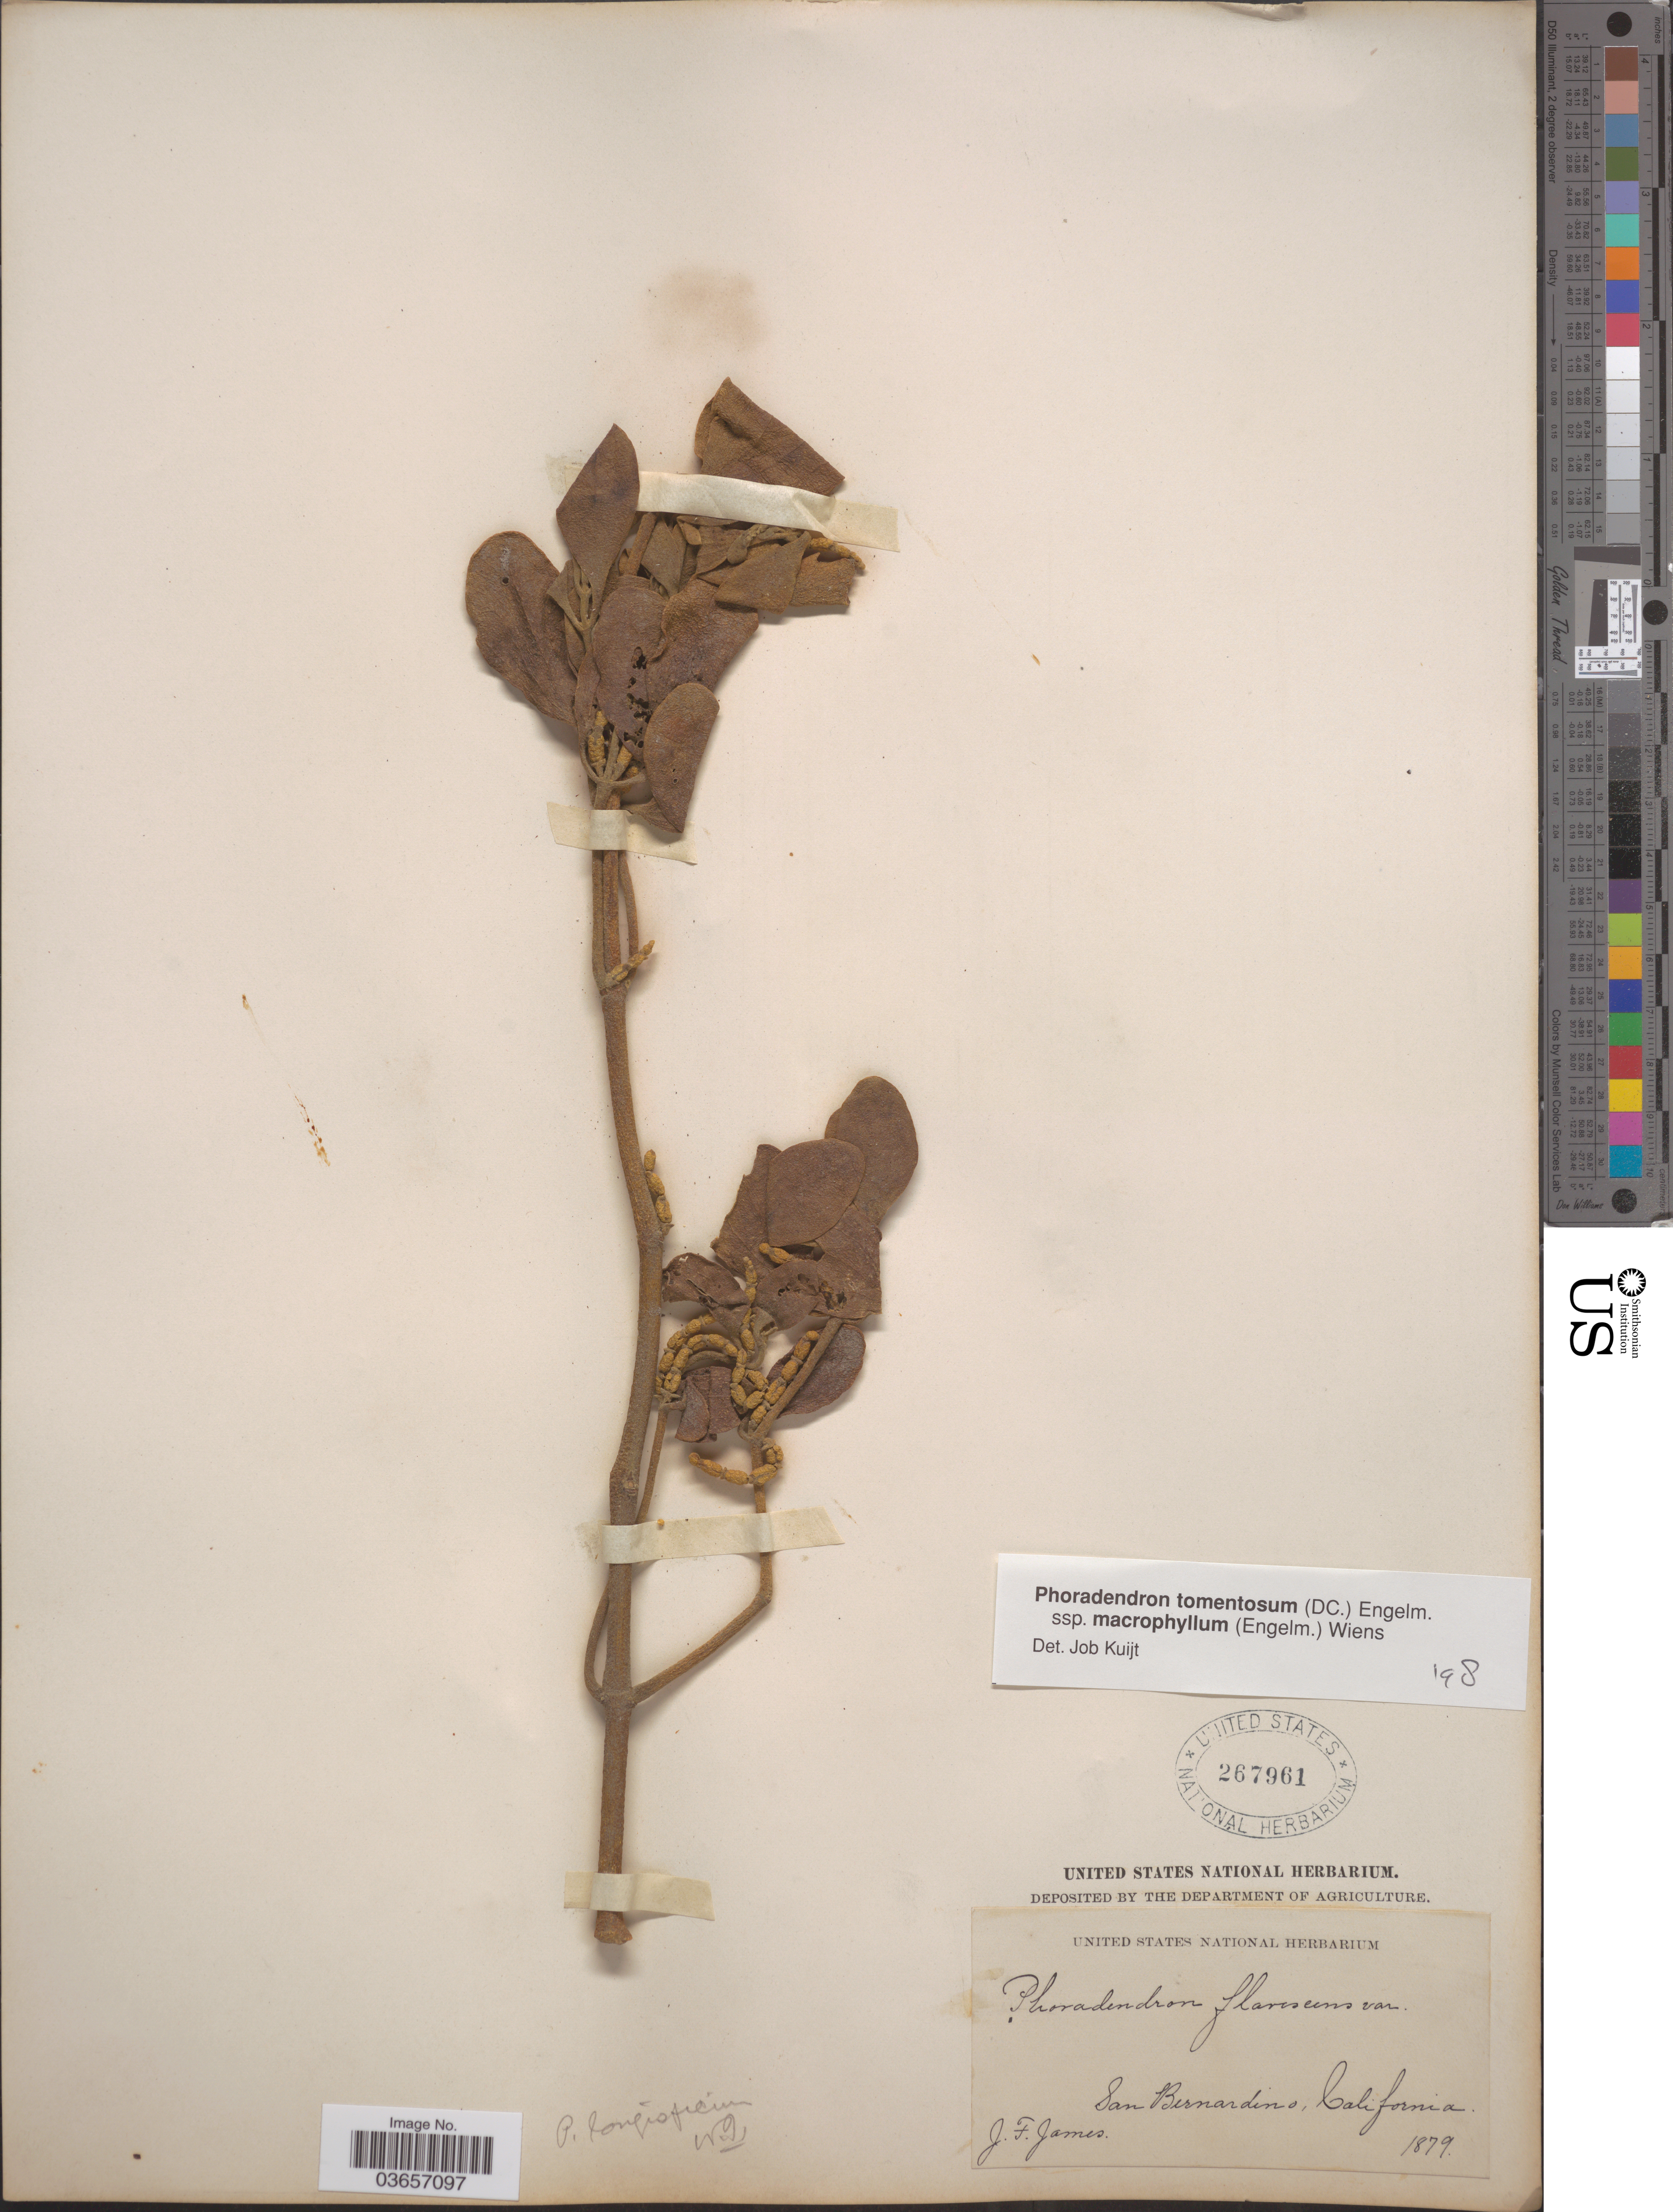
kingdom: Plantae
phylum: Tracheophyta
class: Magnoliopsida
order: Santalales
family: Viscaceae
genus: Phoradendron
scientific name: Phoradendron tomentosum subsp. macrophyllum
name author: DC.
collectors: J. James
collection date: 1879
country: United States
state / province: California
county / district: San Bernardino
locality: San Bernardino.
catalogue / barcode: US 267961